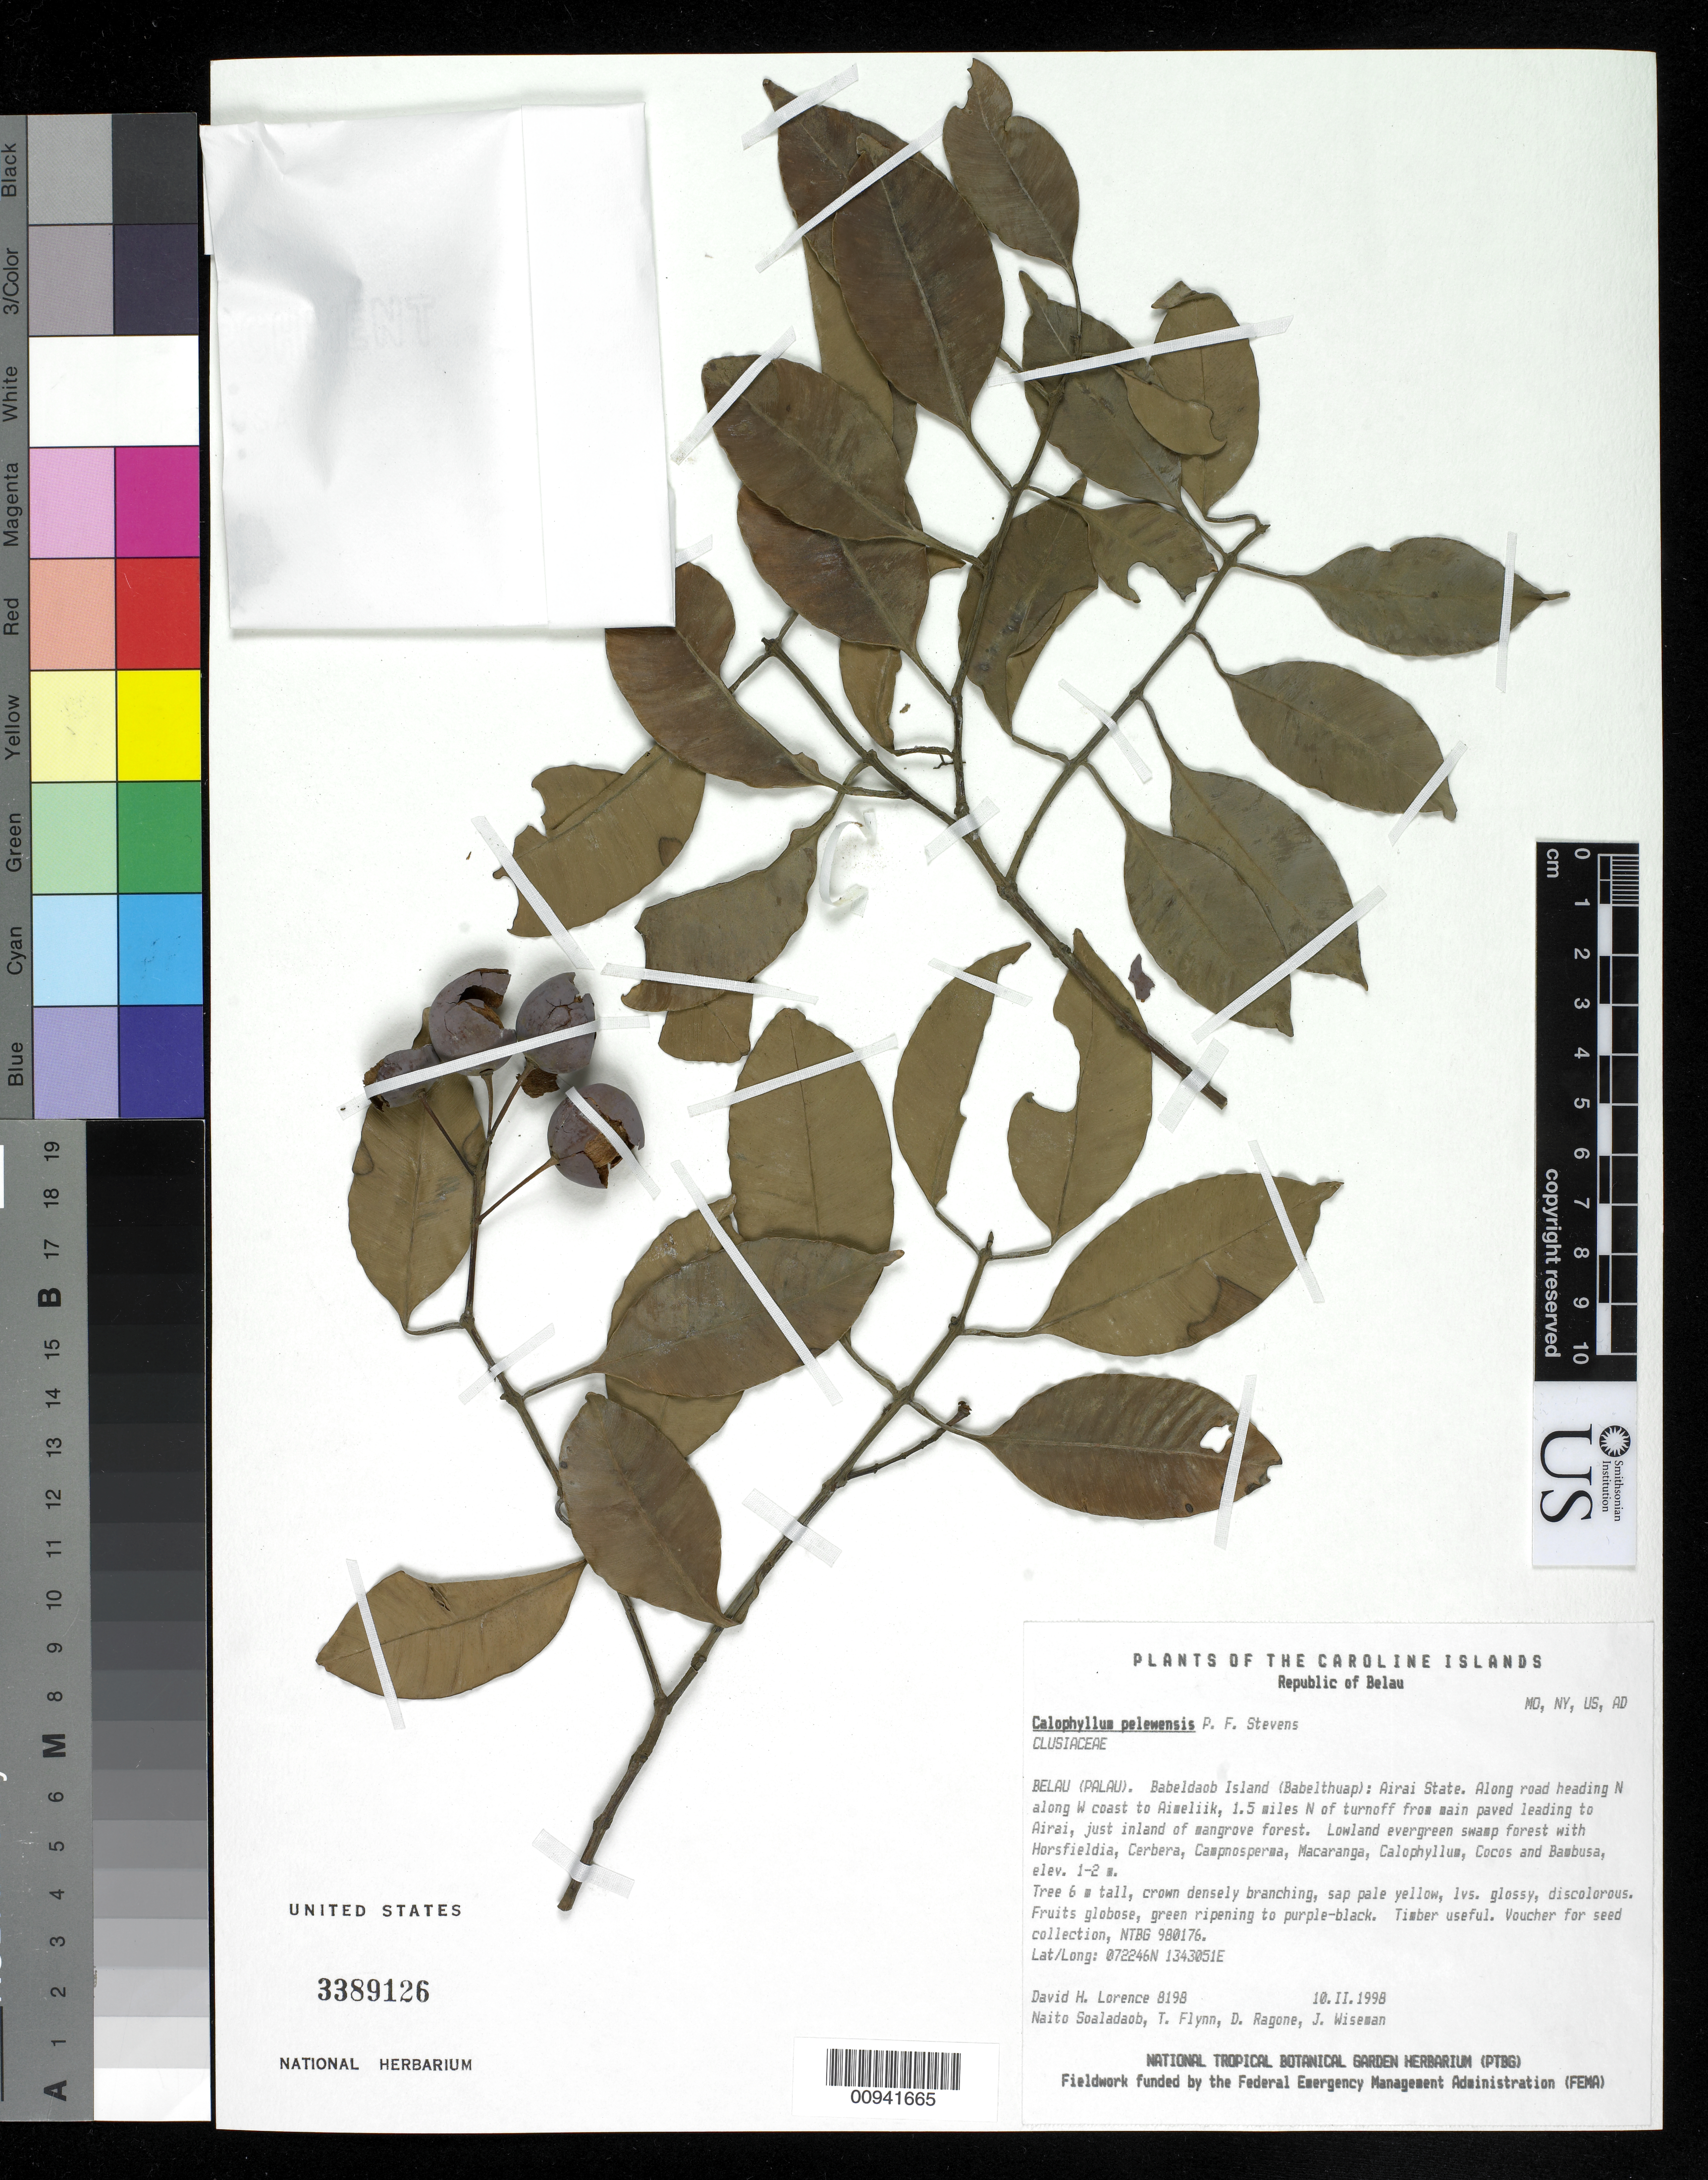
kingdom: Plantae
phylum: Tracheophyta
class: Magnoliopsida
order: Malpighiales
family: Calophyllaceae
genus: Calophyllum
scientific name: Calophyllum pelewense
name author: P.F. Stevens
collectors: D. Lorence, N. Soaladaob, T. W. Flynn, D. Ragone & J. Wiseman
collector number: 8198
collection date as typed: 10 Nov 1998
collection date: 1998-11-10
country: Palau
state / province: Airai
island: Babeldaob [Babelthuap]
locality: along road heading N along W coast to Aimeliik, 1.5 mi. N of turnoff from main paved leading to Airai, just inland of mangrove forest.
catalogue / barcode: US 3389126